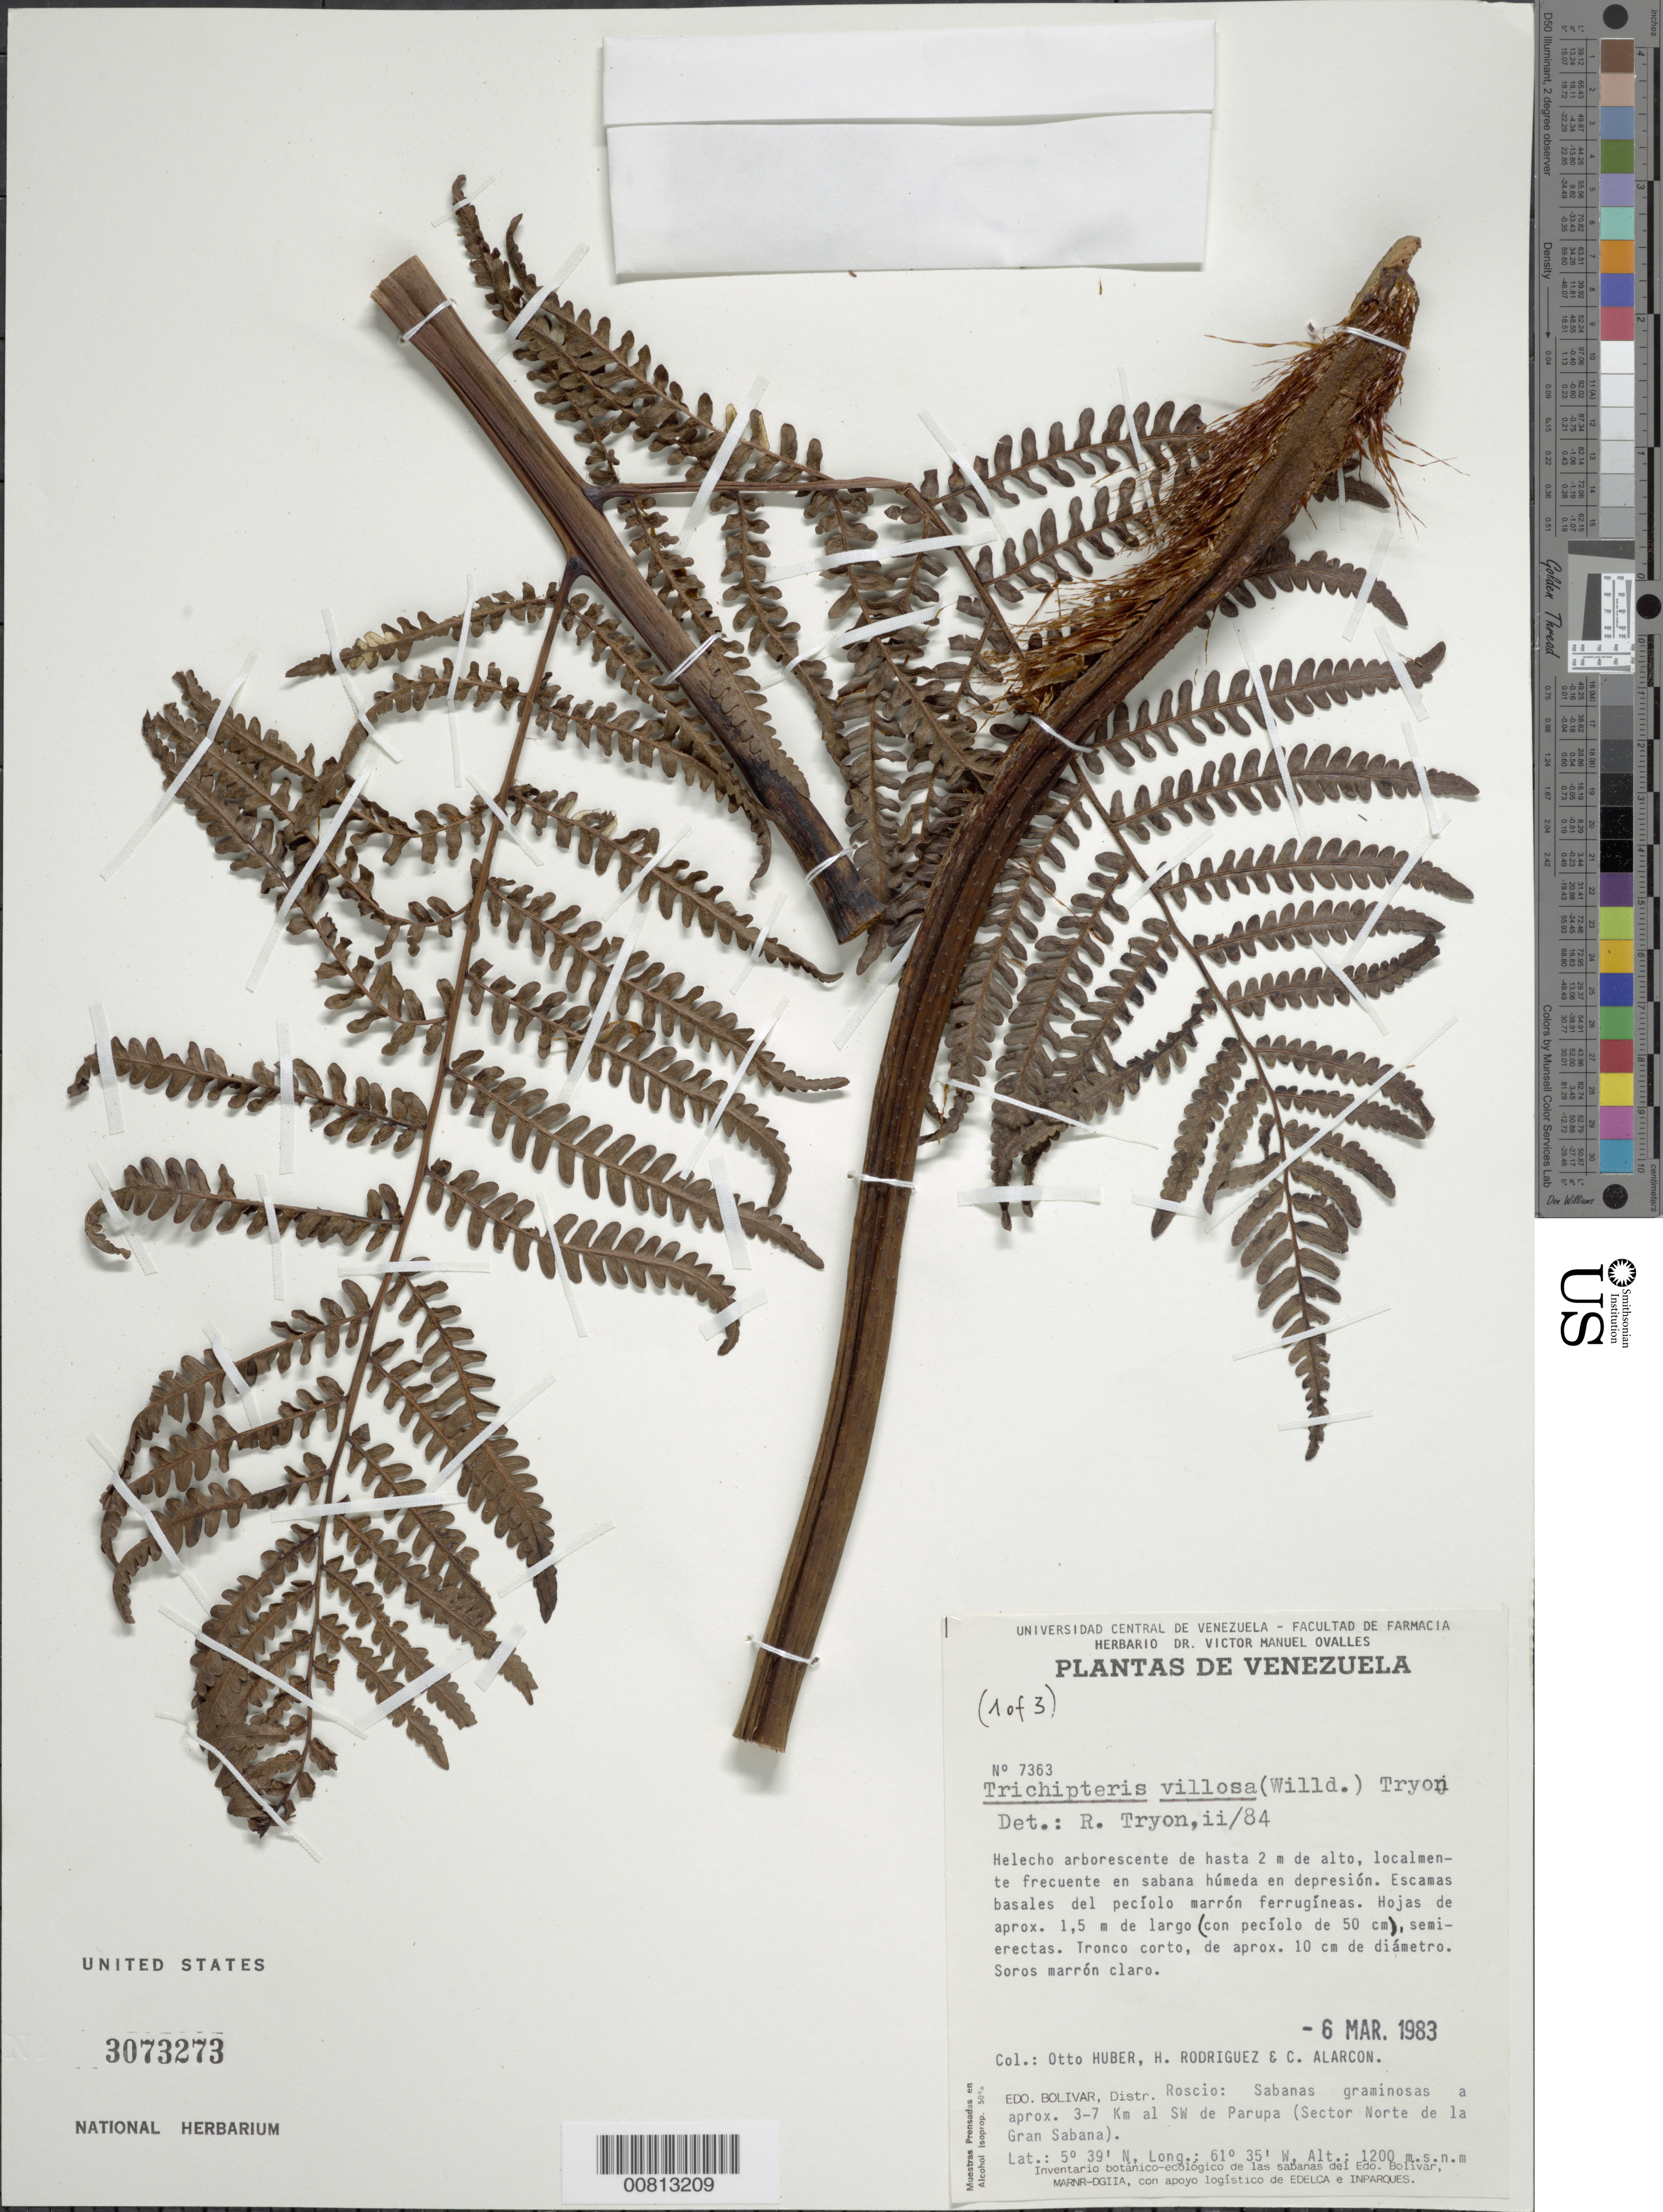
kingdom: Plantae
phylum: Tracheophyta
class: Polypodiopsida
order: Cyatheales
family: Cyatheaceae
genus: Cyathea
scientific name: Cyathea villosa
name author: Humb. & Bonpl. ex Willd.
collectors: O. Huber, H. Rodriguez & C. Alarcon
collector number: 7363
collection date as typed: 6-Mar-83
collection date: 1983-03-06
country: Venezuela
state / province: Bolívar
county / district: Roscio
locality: Parupa, 3-7 km SE, sector N de la Gran Sabana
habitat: Sabanas graminosas; en sabana húmeda de depresion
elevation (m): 1200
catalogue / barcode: US 3073273